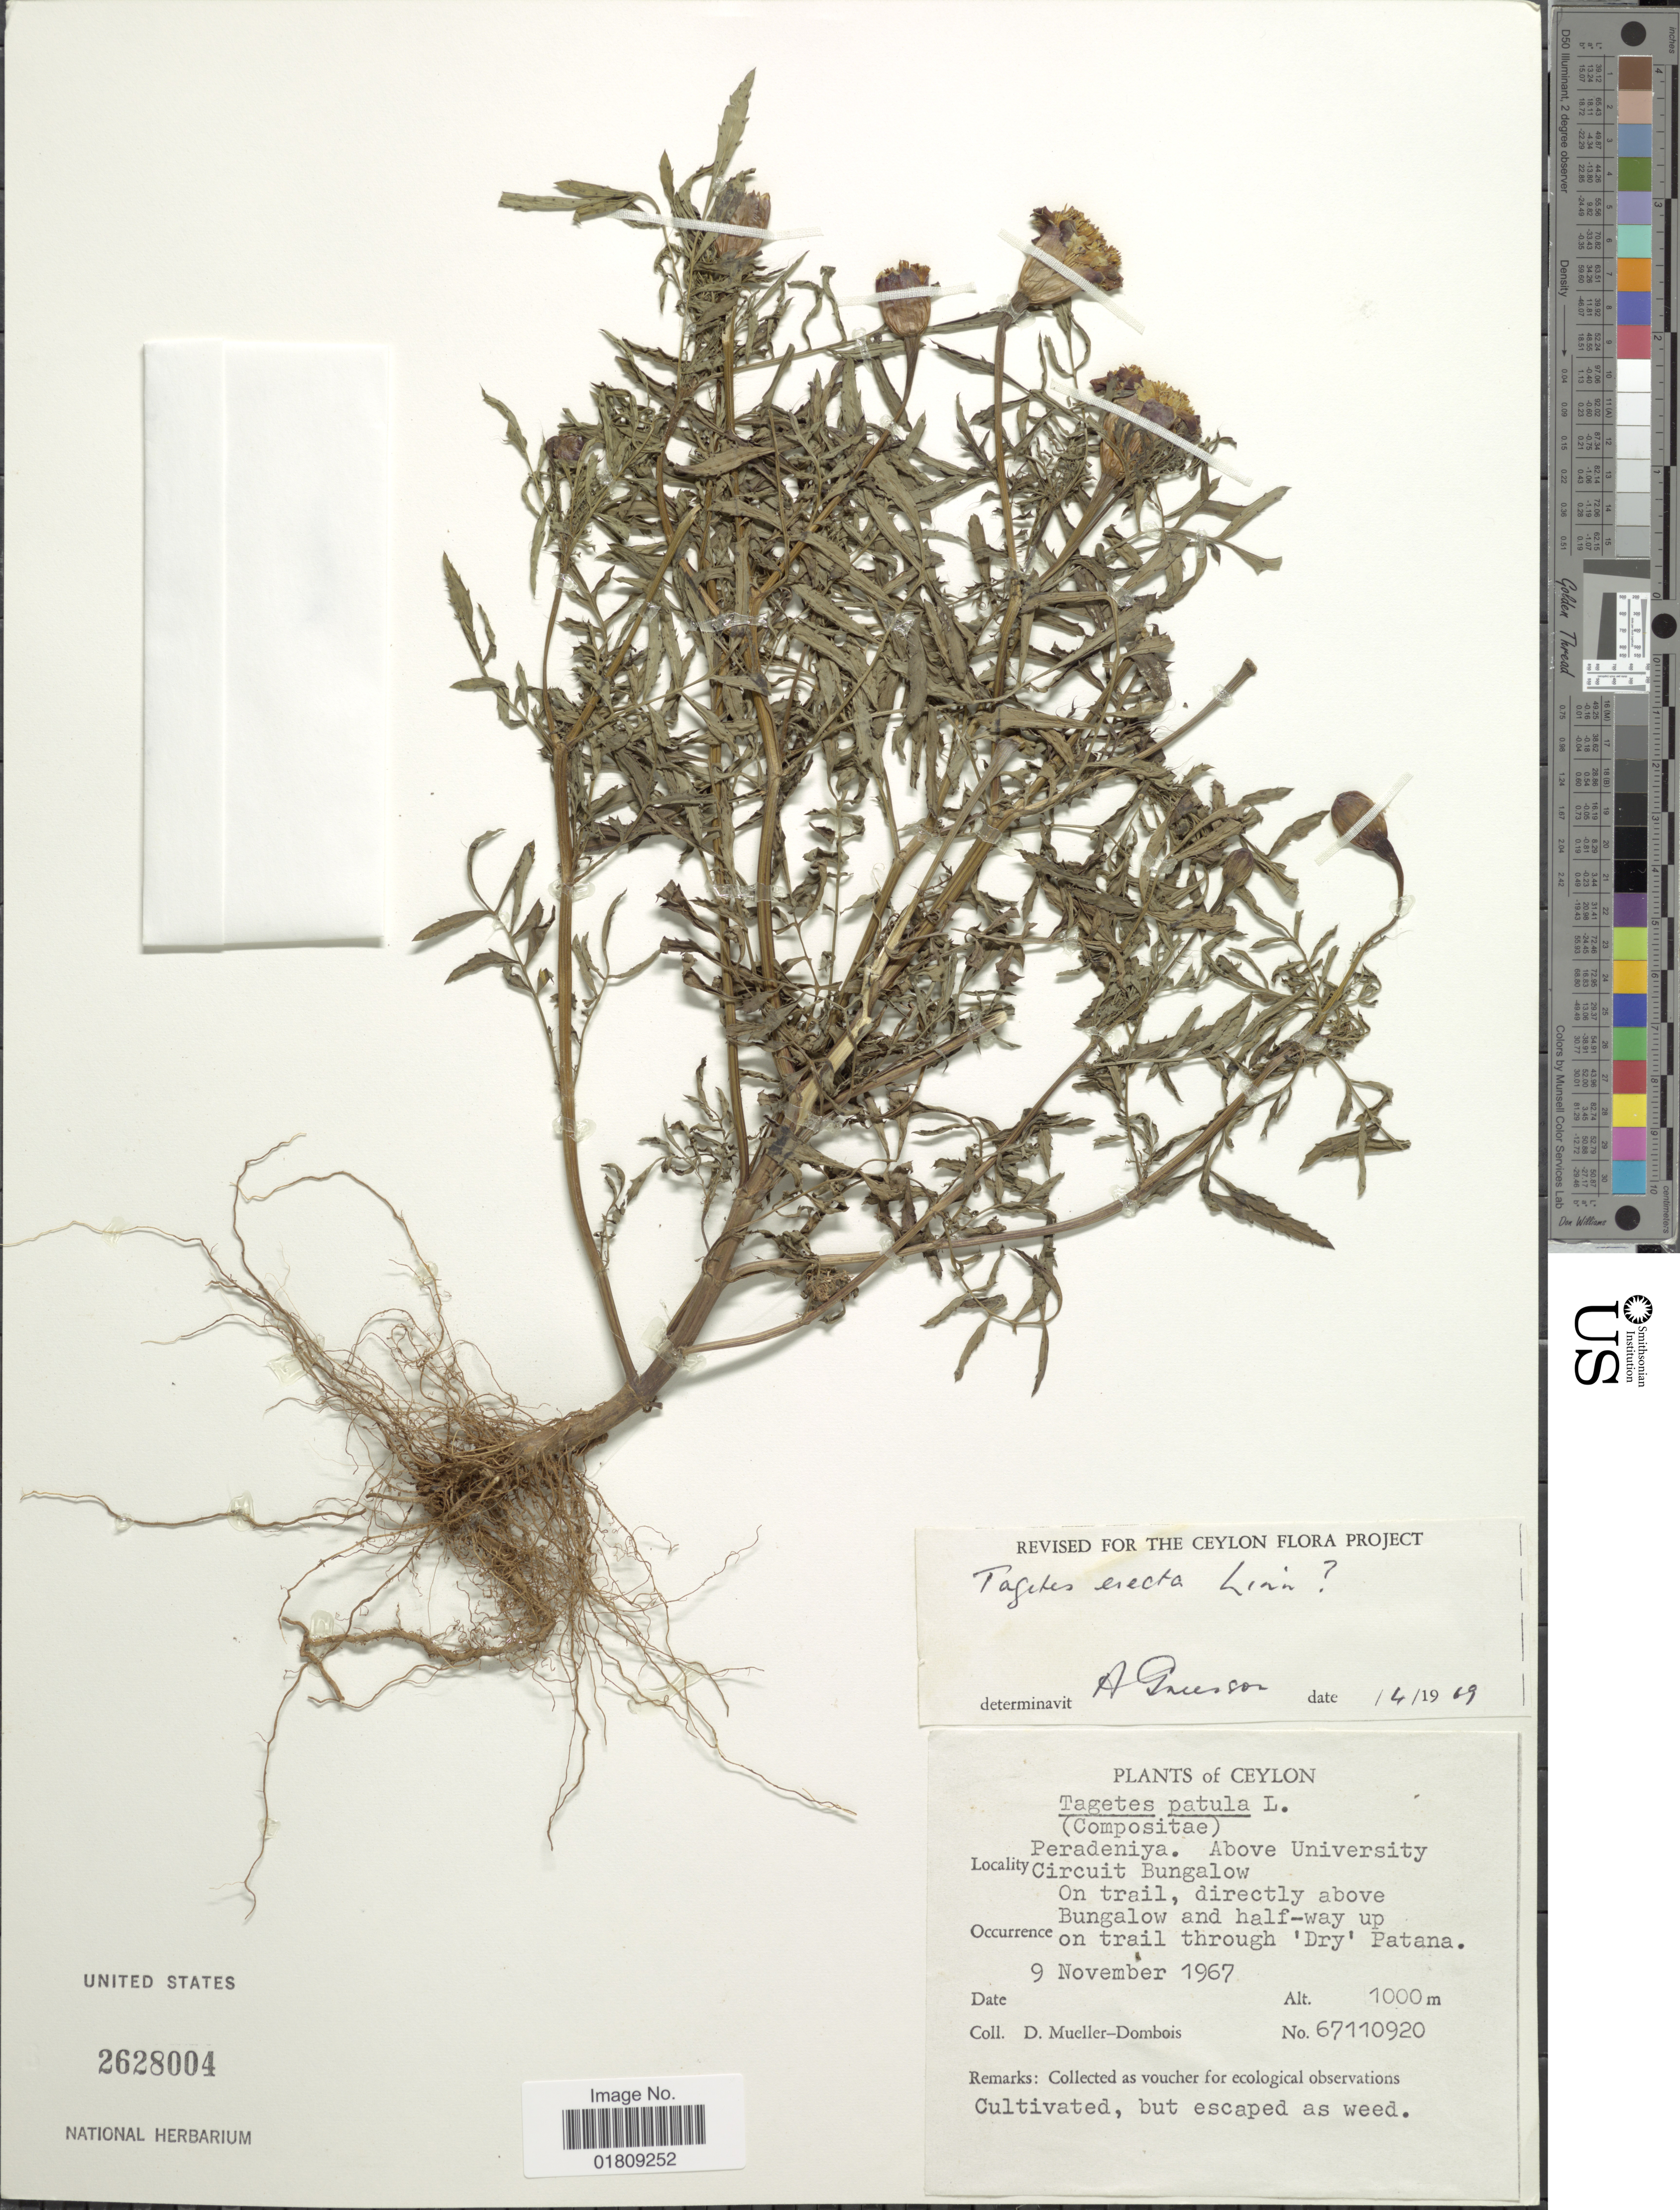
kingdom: Plantae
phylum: Tracheophyta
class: Magnoliopsida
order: Asterales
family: Asteraceae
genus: Tagetes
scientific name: Tagetes patula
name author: L.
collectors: D. Mueller-Dombois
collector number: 67110920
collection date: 1967-11-09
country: Sri Lanka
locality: Ceylon, Perandeniya, above University Circuit Bungalow, on trail directly above Bungalow and half-way up on trail through Dry Patana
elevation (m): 1000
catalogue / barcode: US 2628004